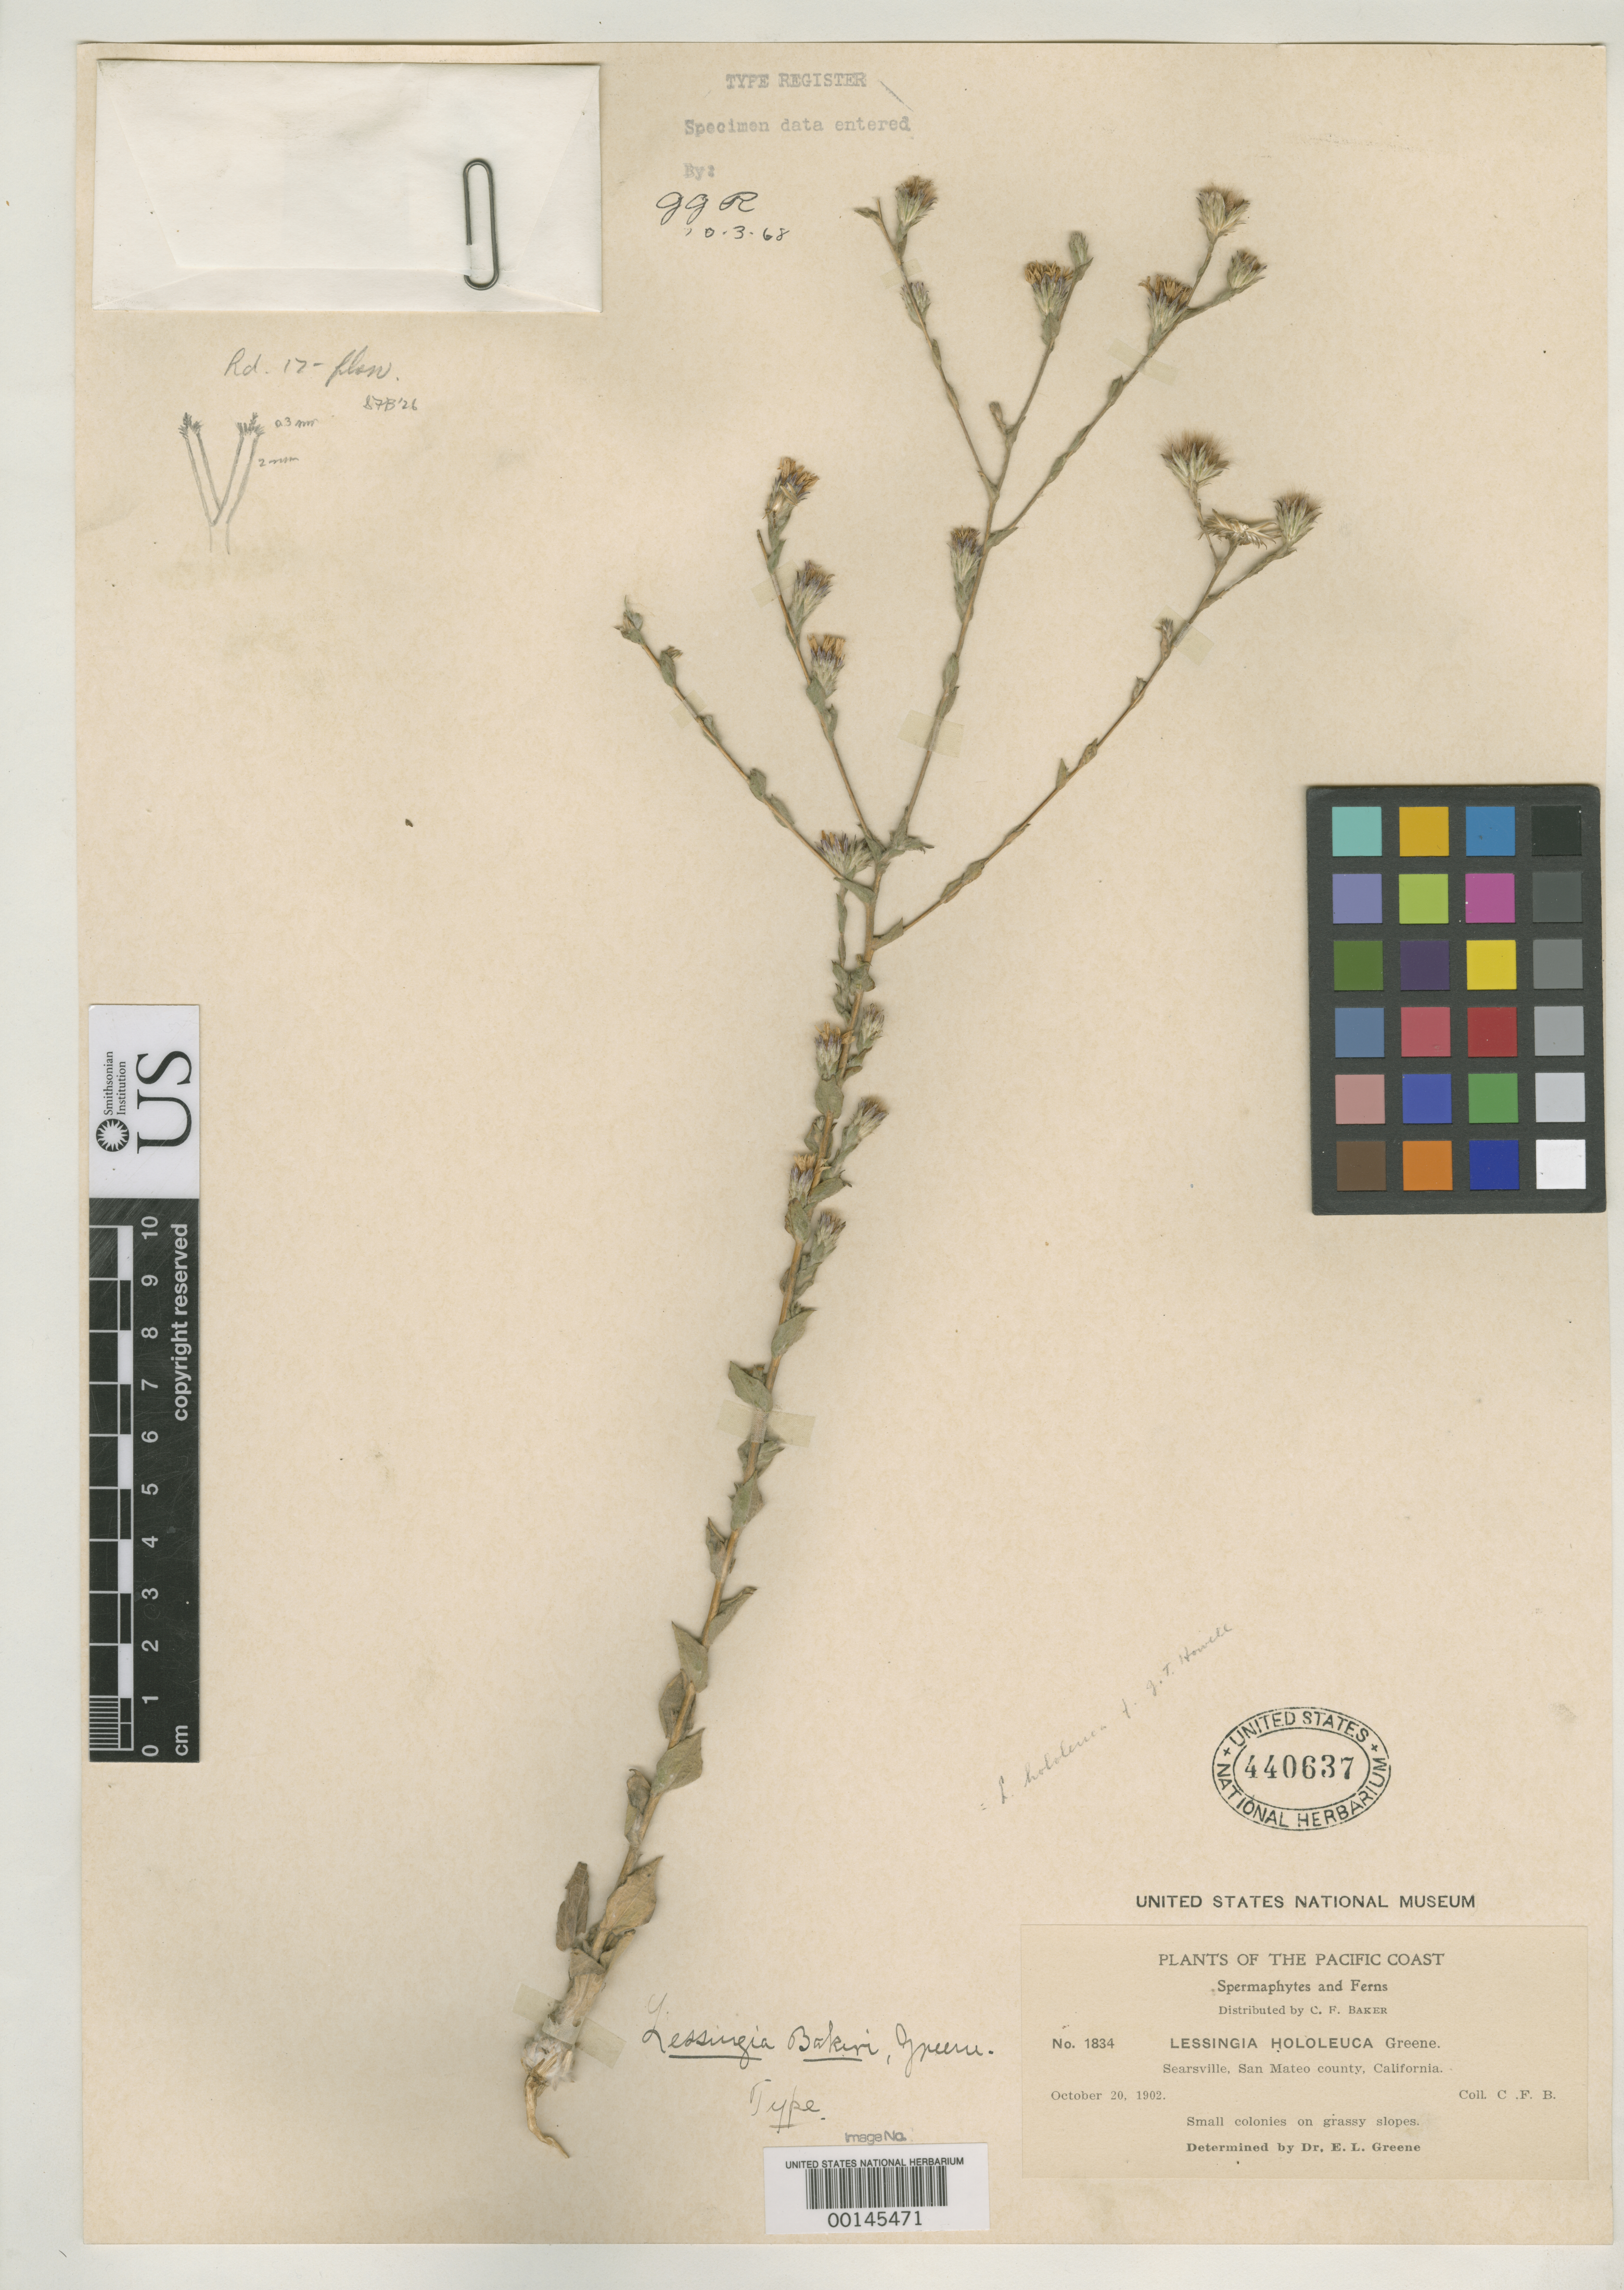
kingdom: Plantae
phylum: Tracheophyta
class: Magnoliopsida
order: Asterales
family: Asteraceae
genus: Lessingia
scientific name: Lessingia bakeri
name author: Greene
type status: Isotype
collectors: C. F. Baker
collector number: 1834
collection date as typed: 20 Oct 1902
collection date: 1902-10-20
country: United States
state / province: California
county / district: San Mateo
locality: Searsville.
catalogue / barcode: US 440637